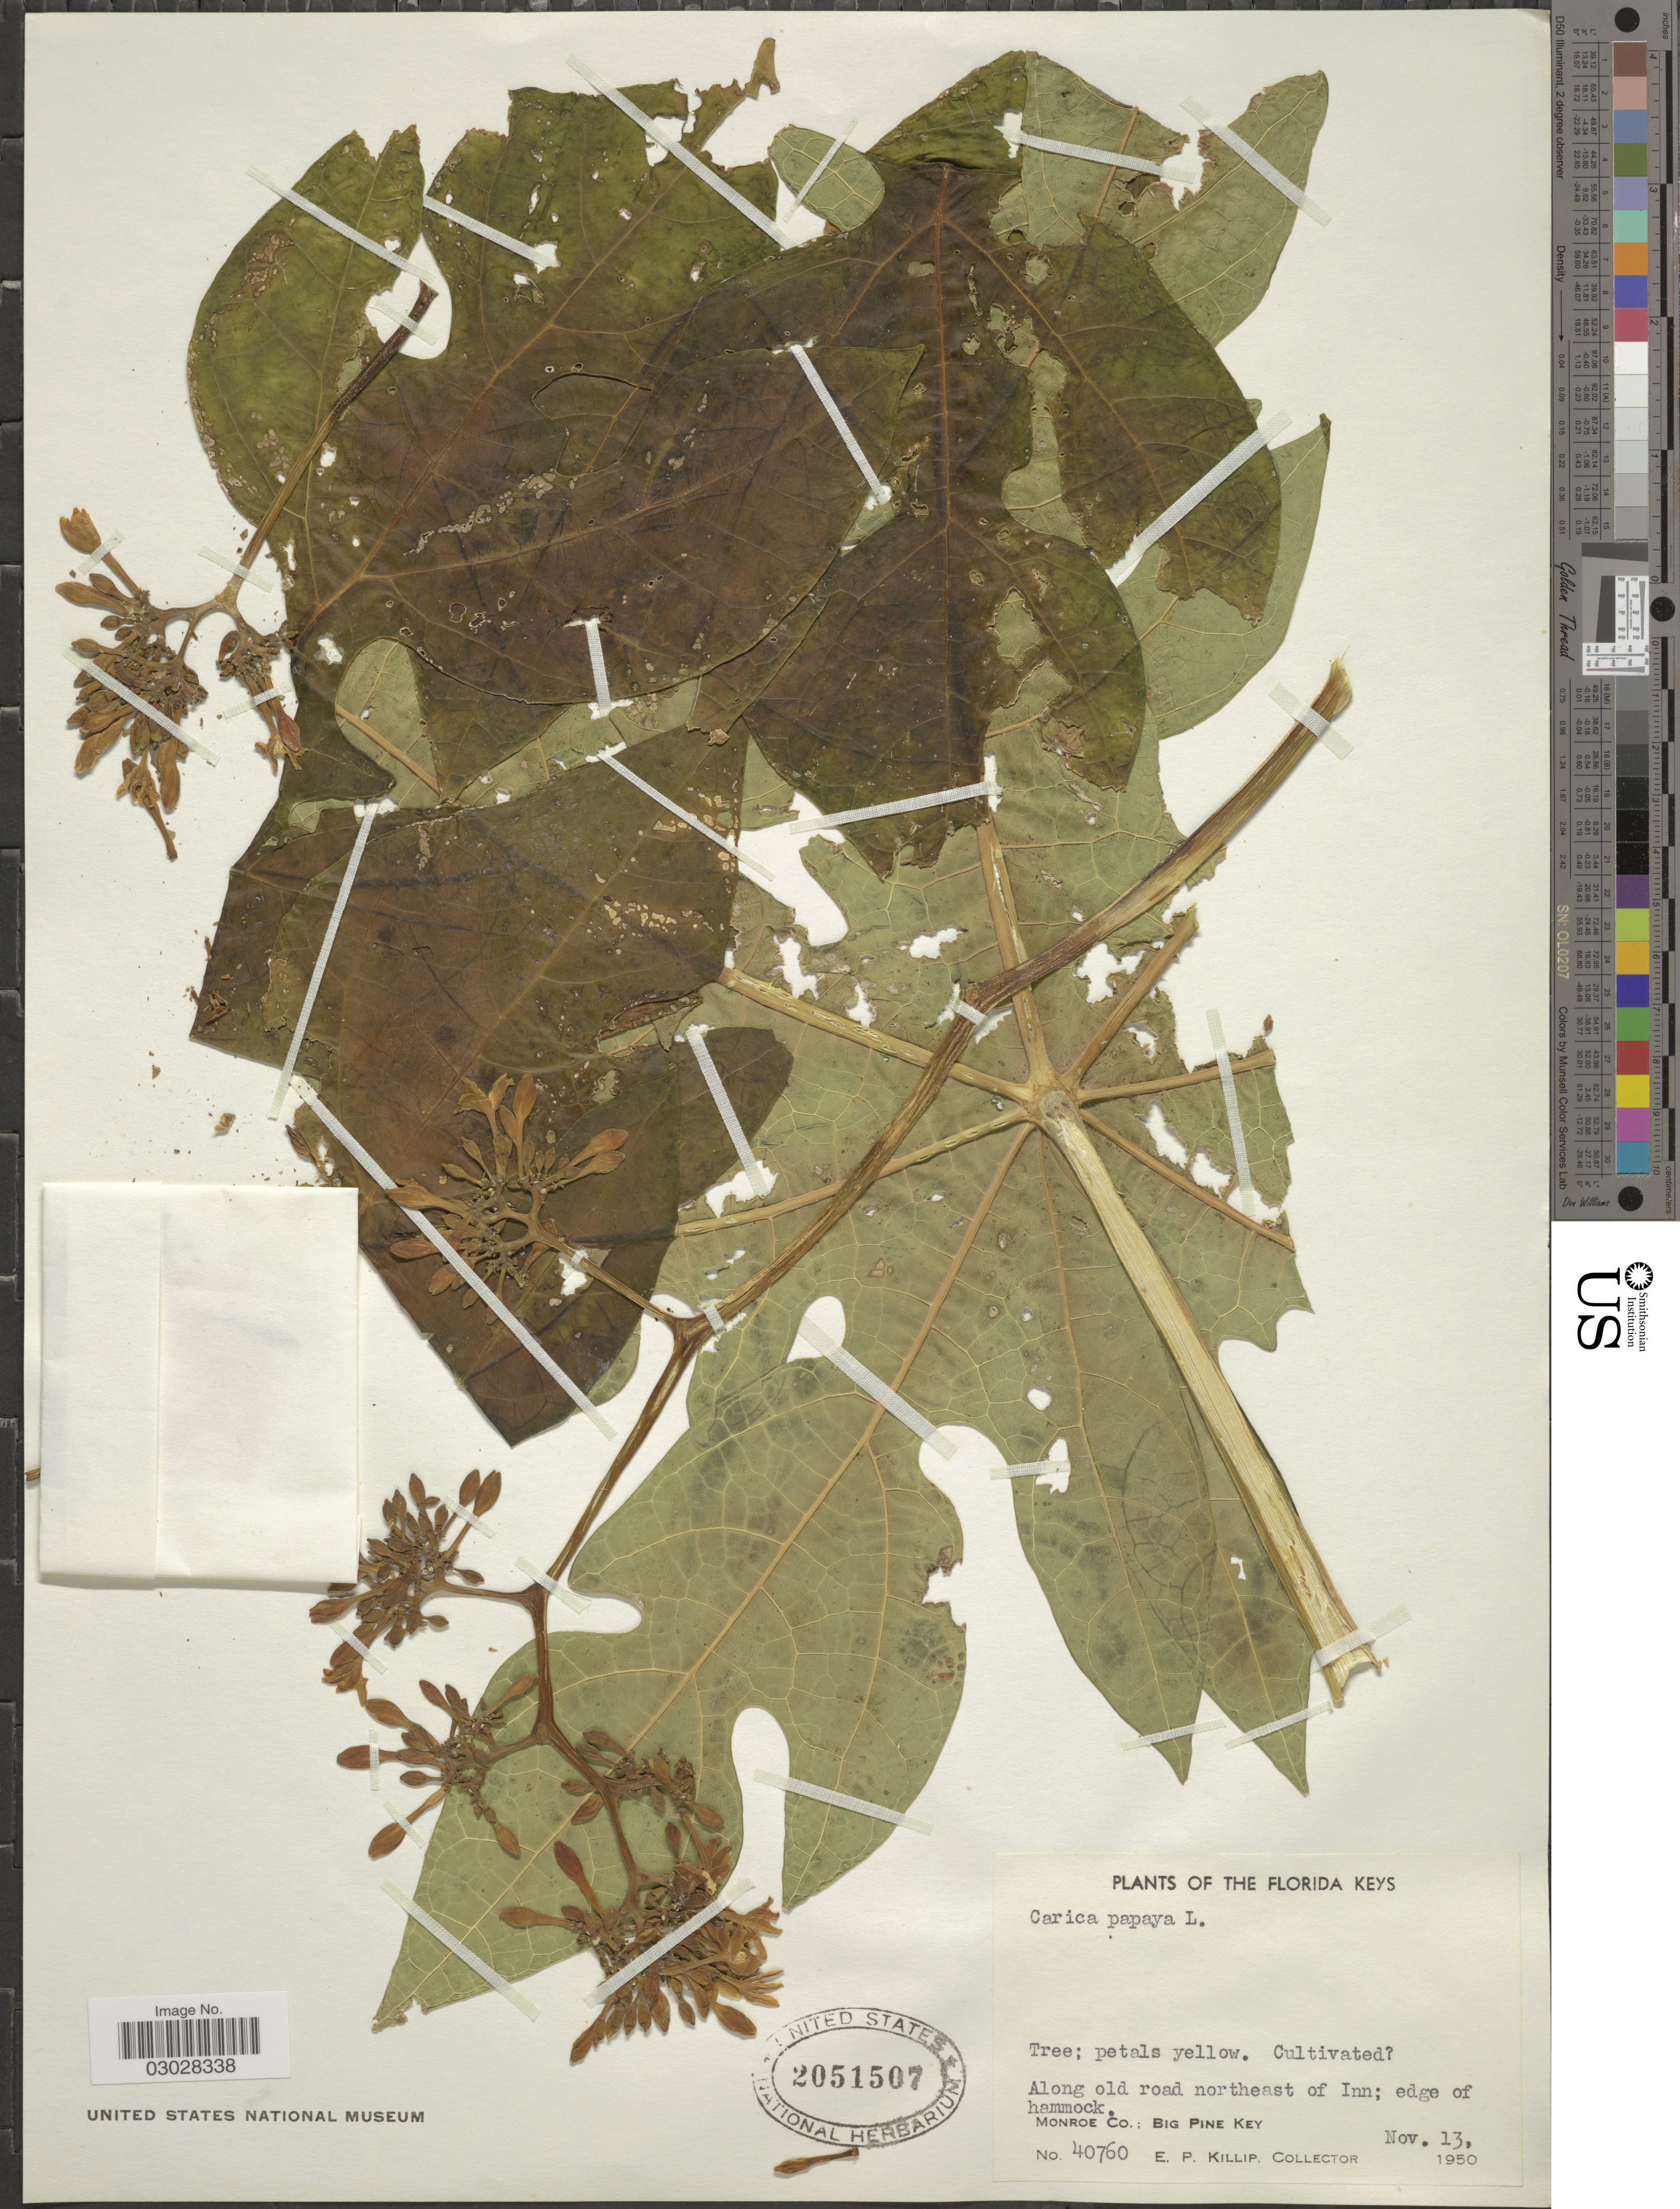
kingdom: Plantae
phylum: Tracheophyta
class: Magnoliopsida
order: Brassicales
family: Caricaceae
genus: Carica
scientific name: Carica papaya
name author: L.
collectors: E. P. Killip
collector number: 40760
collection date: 1950-11-13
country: United States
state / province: Florida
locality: The Florida Keys. Along old road northeast of Inn; edge of hammock. Monroe Co.: Big Pine Key.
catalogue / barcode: US 2051507